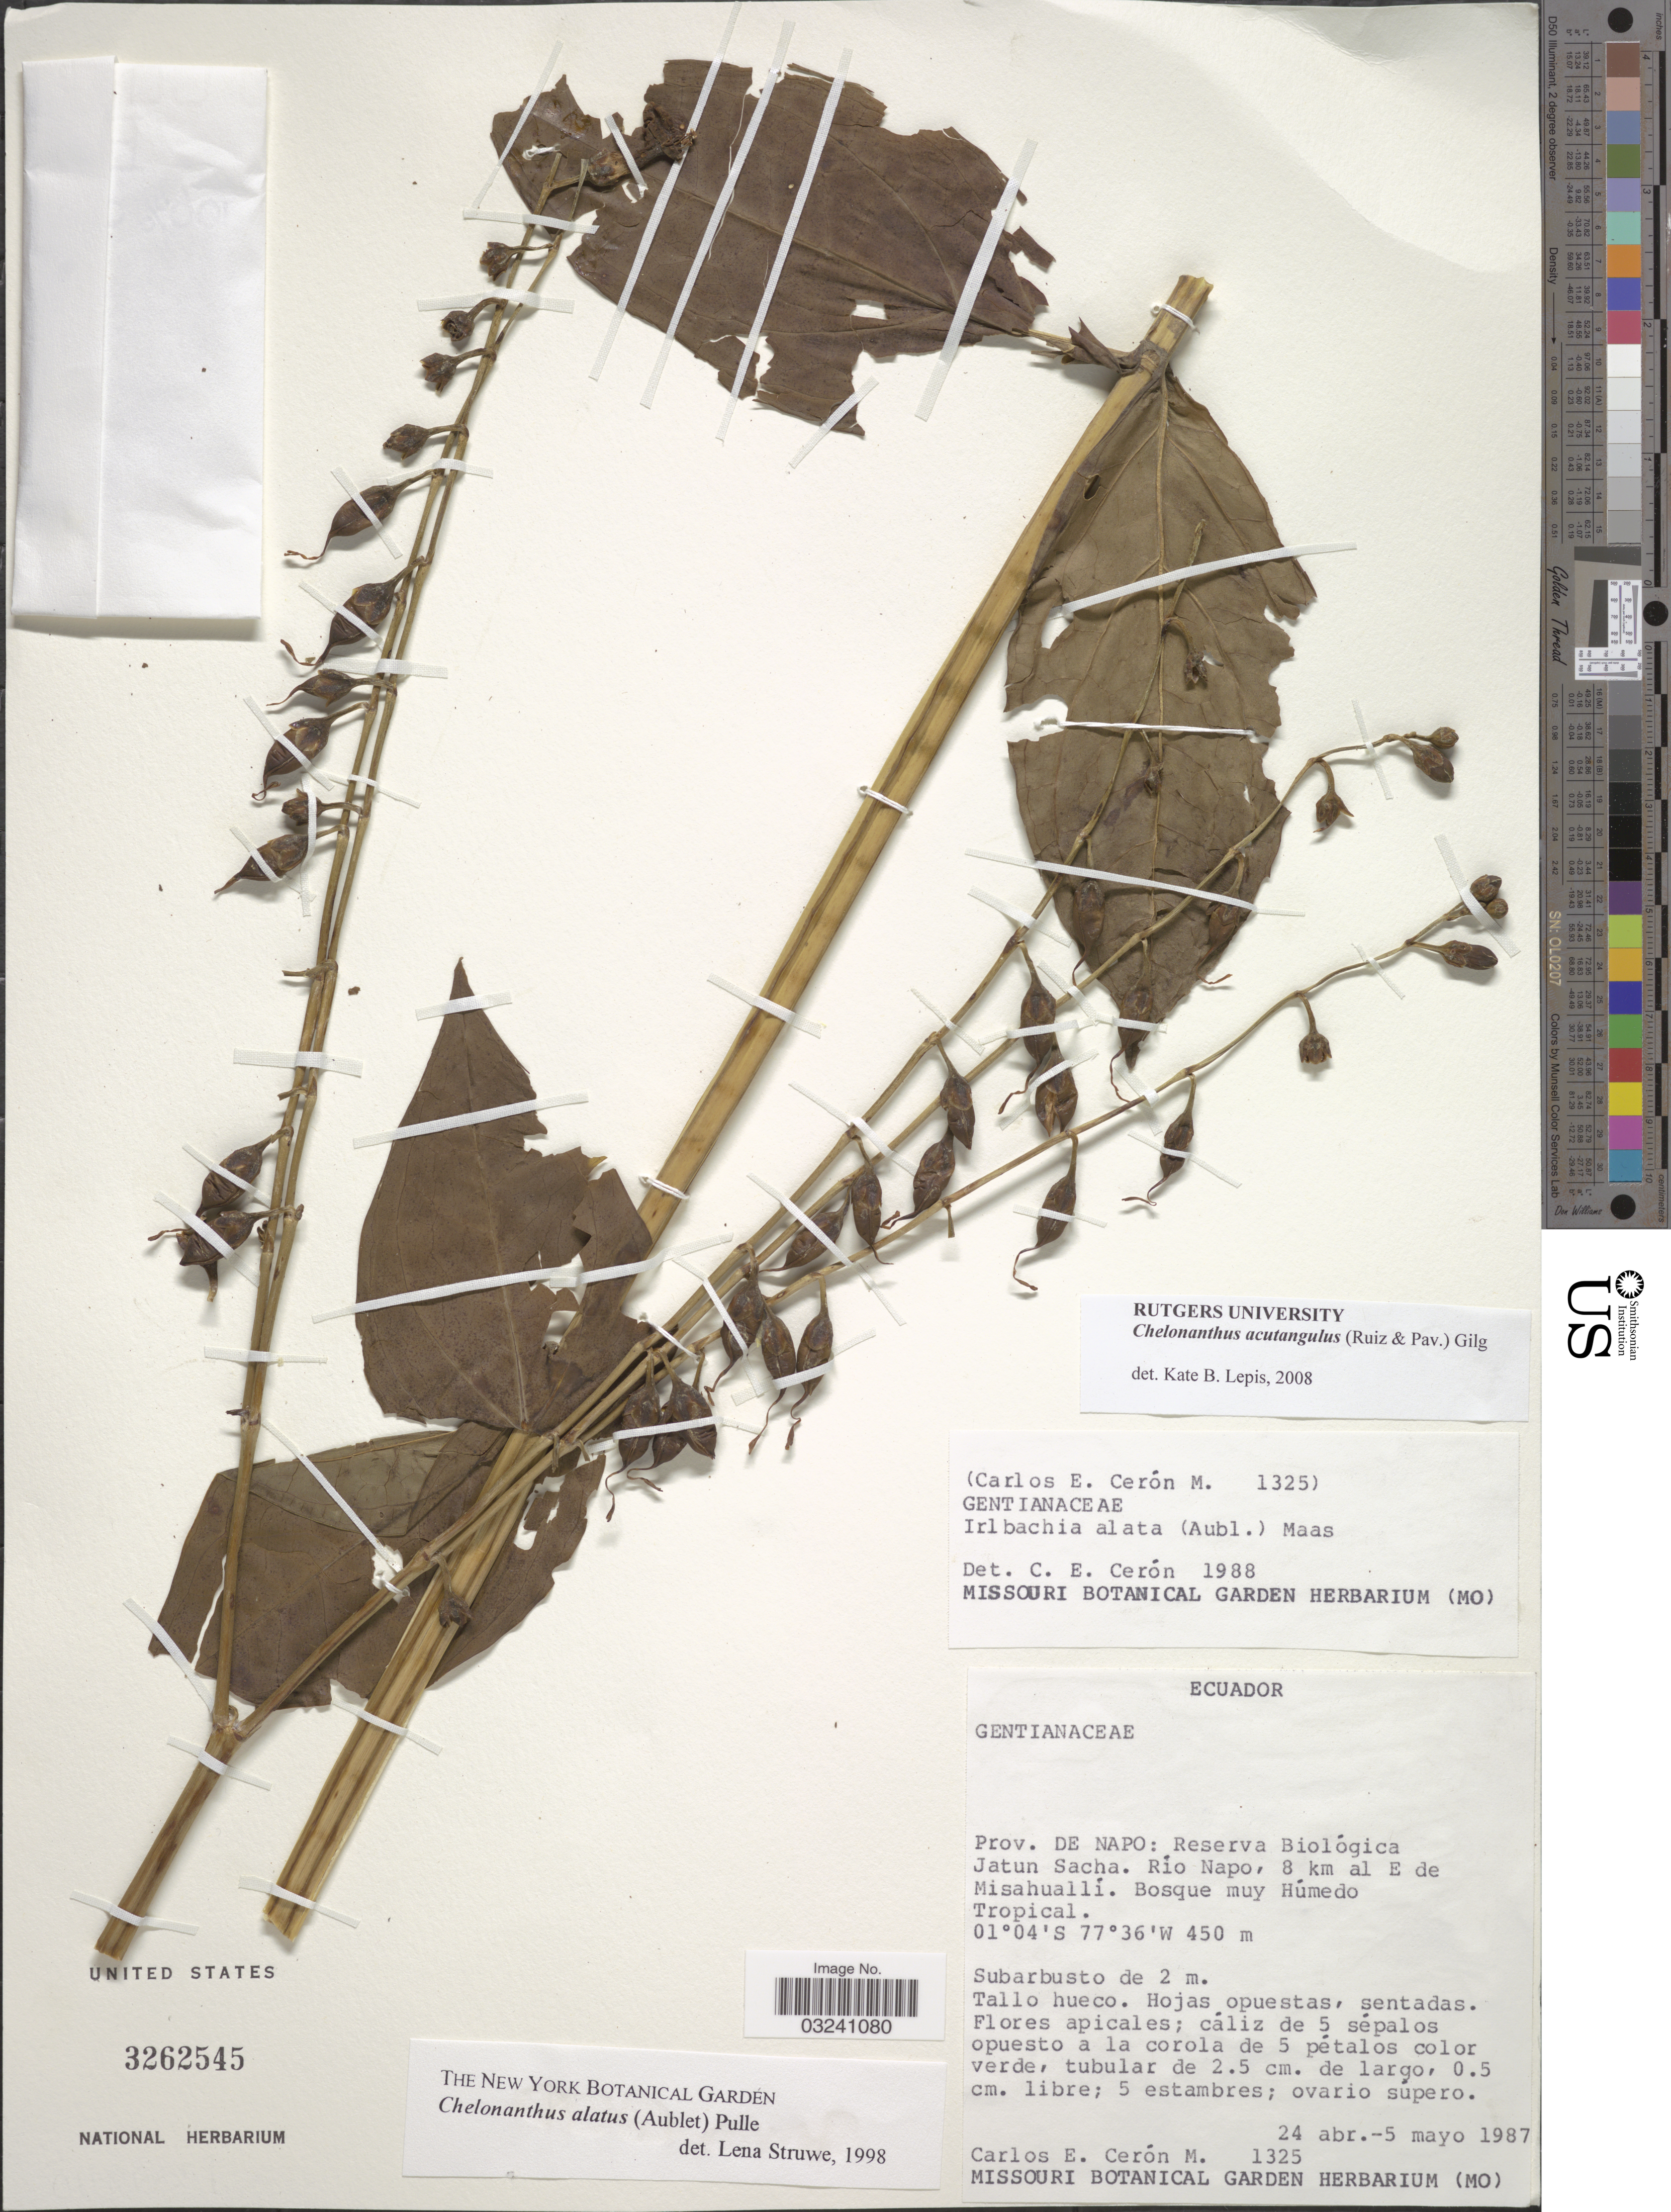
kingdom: Plantae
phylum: Tracheophyta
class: Magnoliopsida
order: Gentianales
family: Gentianaceae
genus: Chelonanthus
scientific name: Chelonanthus acutangulus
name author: (Ruiz & Pav.) Gilg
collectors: C. E. Cerón M.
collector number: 1325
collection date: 1987-04-24/1987-05-05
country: Ecuador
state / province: Napo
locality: Prov. de Napo: Reserva Biológica Jatun Sacha. Río Napo, 8 km al E de Misahuallí. Bosque muy Húmedo Tropical.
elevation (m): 450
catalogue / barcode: US 3262545